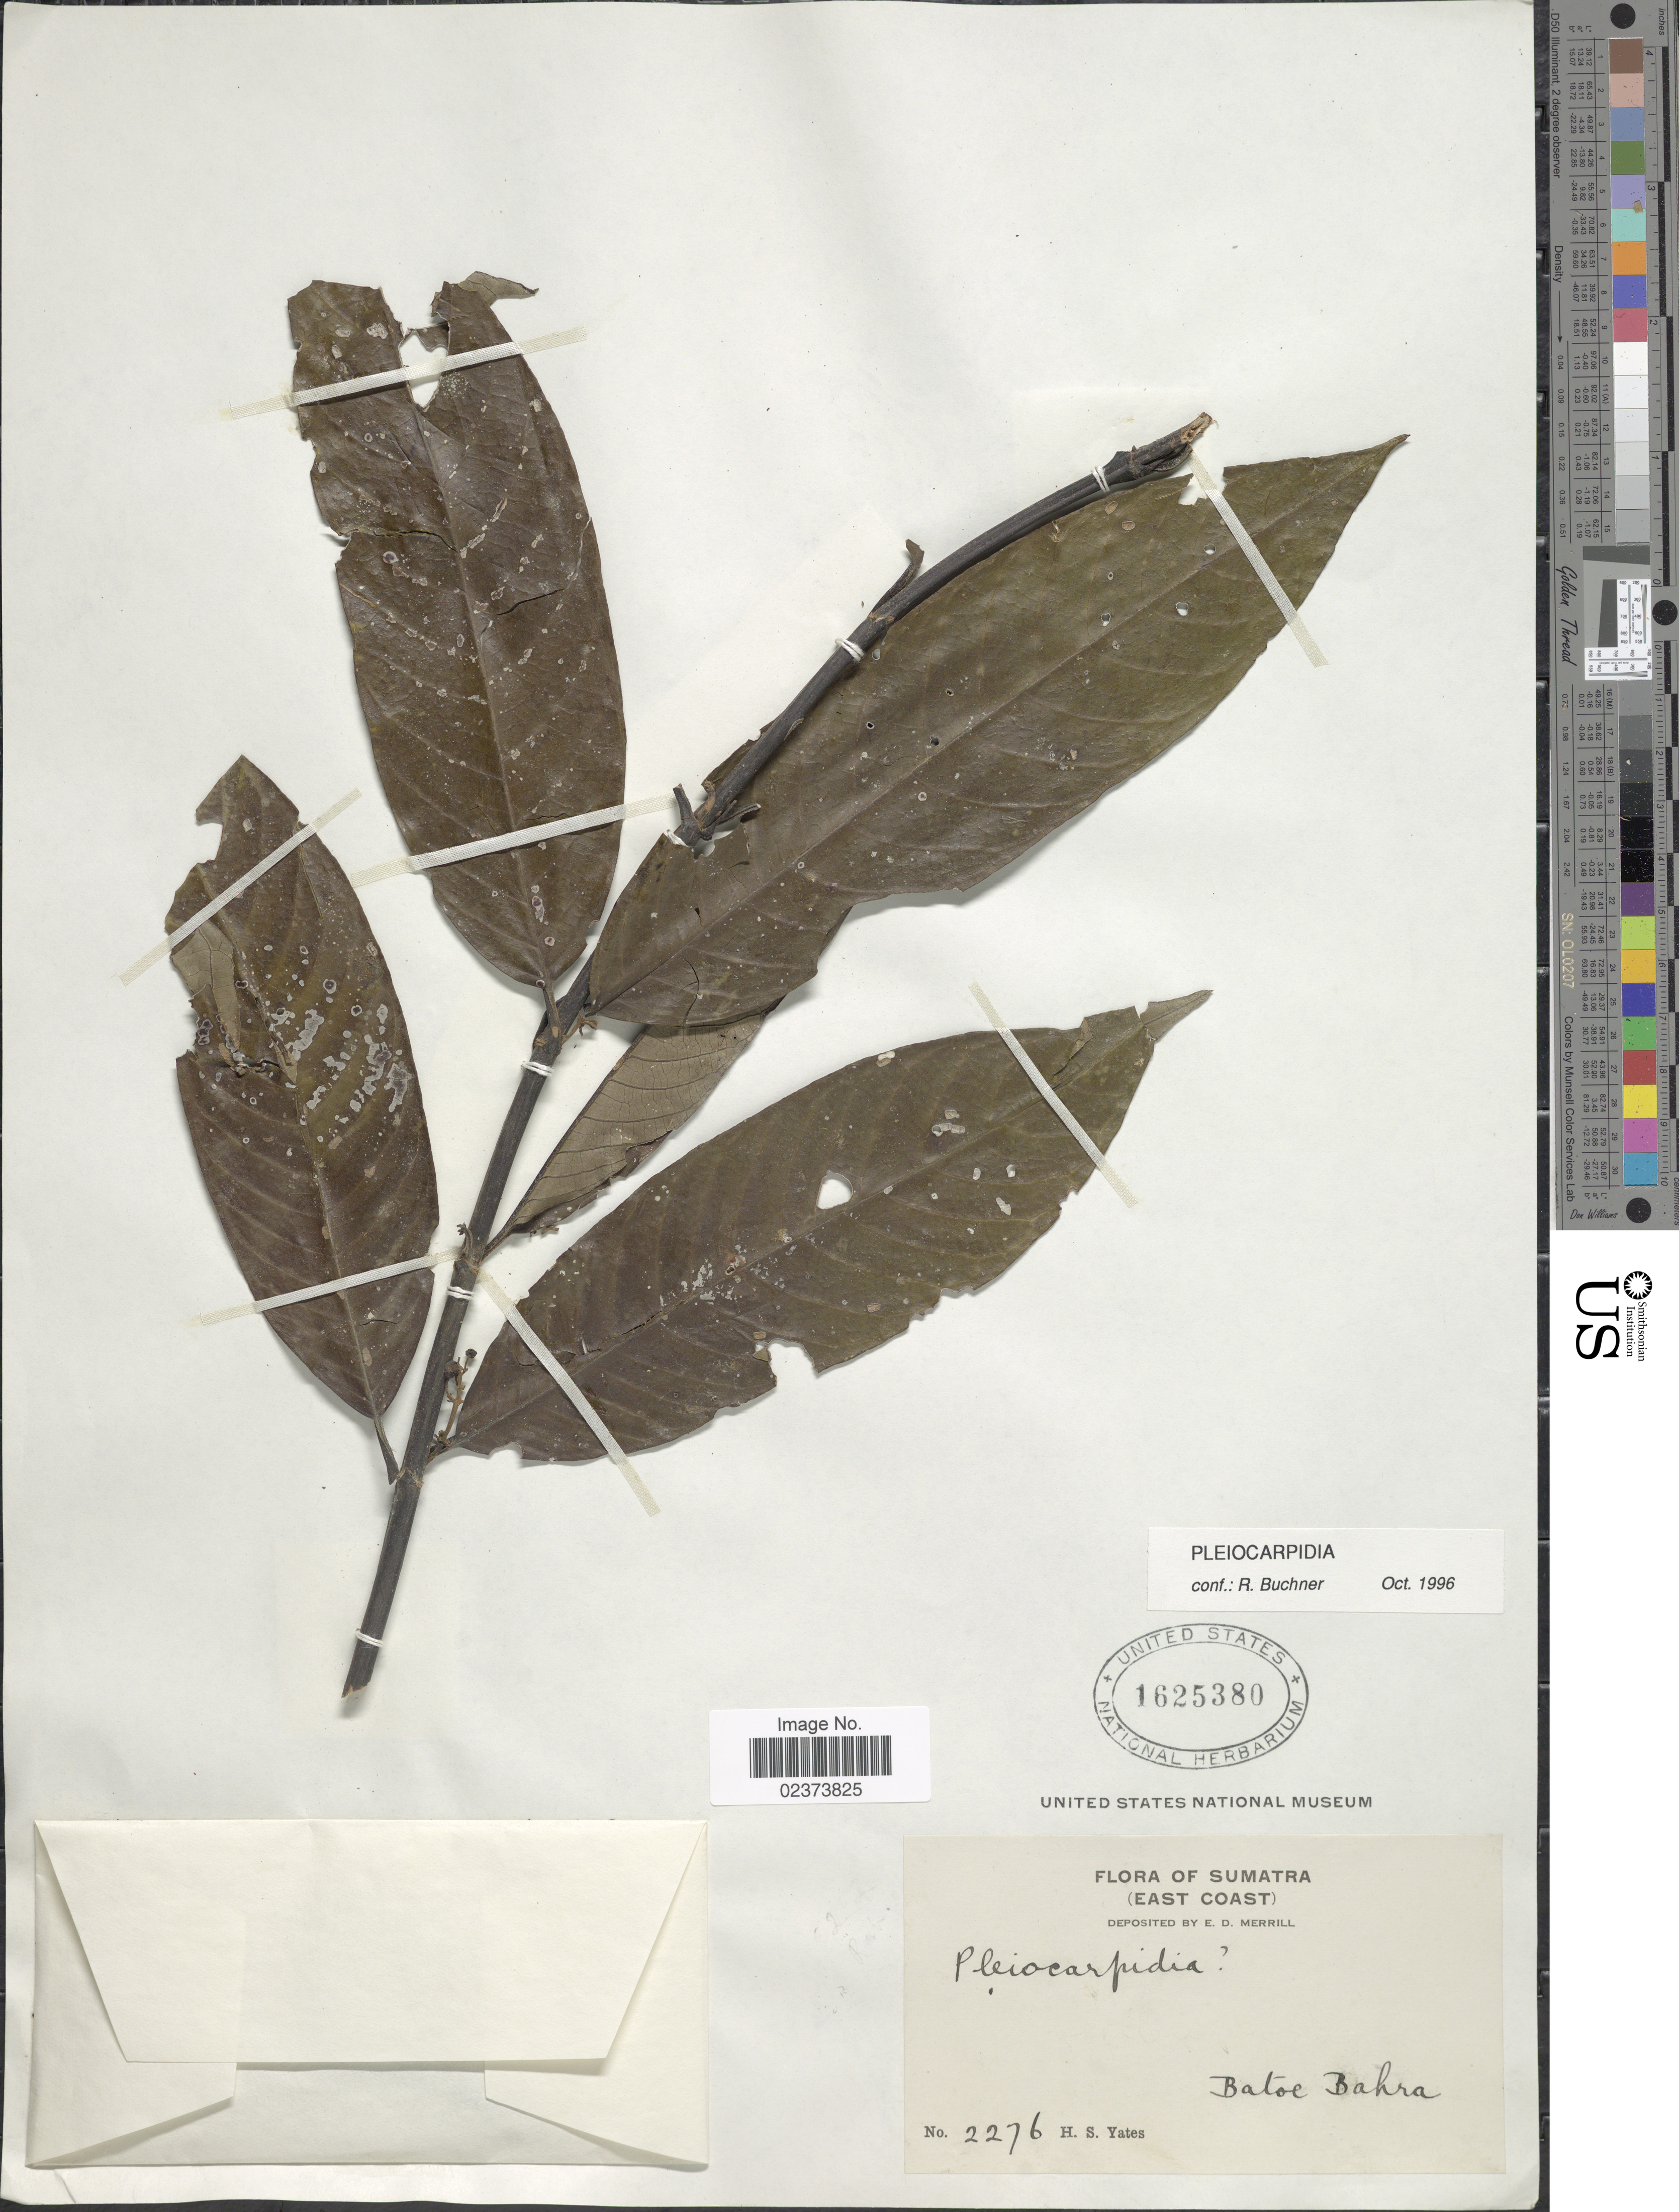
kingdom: Plantae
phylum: Tracheophyta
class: Magnoliopsida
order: Gentianales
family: Rubiaceae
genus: Pleiocarpidia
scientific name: Pleiocarpidia sp.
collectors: H. S. Yates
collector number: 2276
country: Indonesia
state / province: Sumatra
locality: East Coast, Batoe Bahra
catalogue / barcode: US 1625380